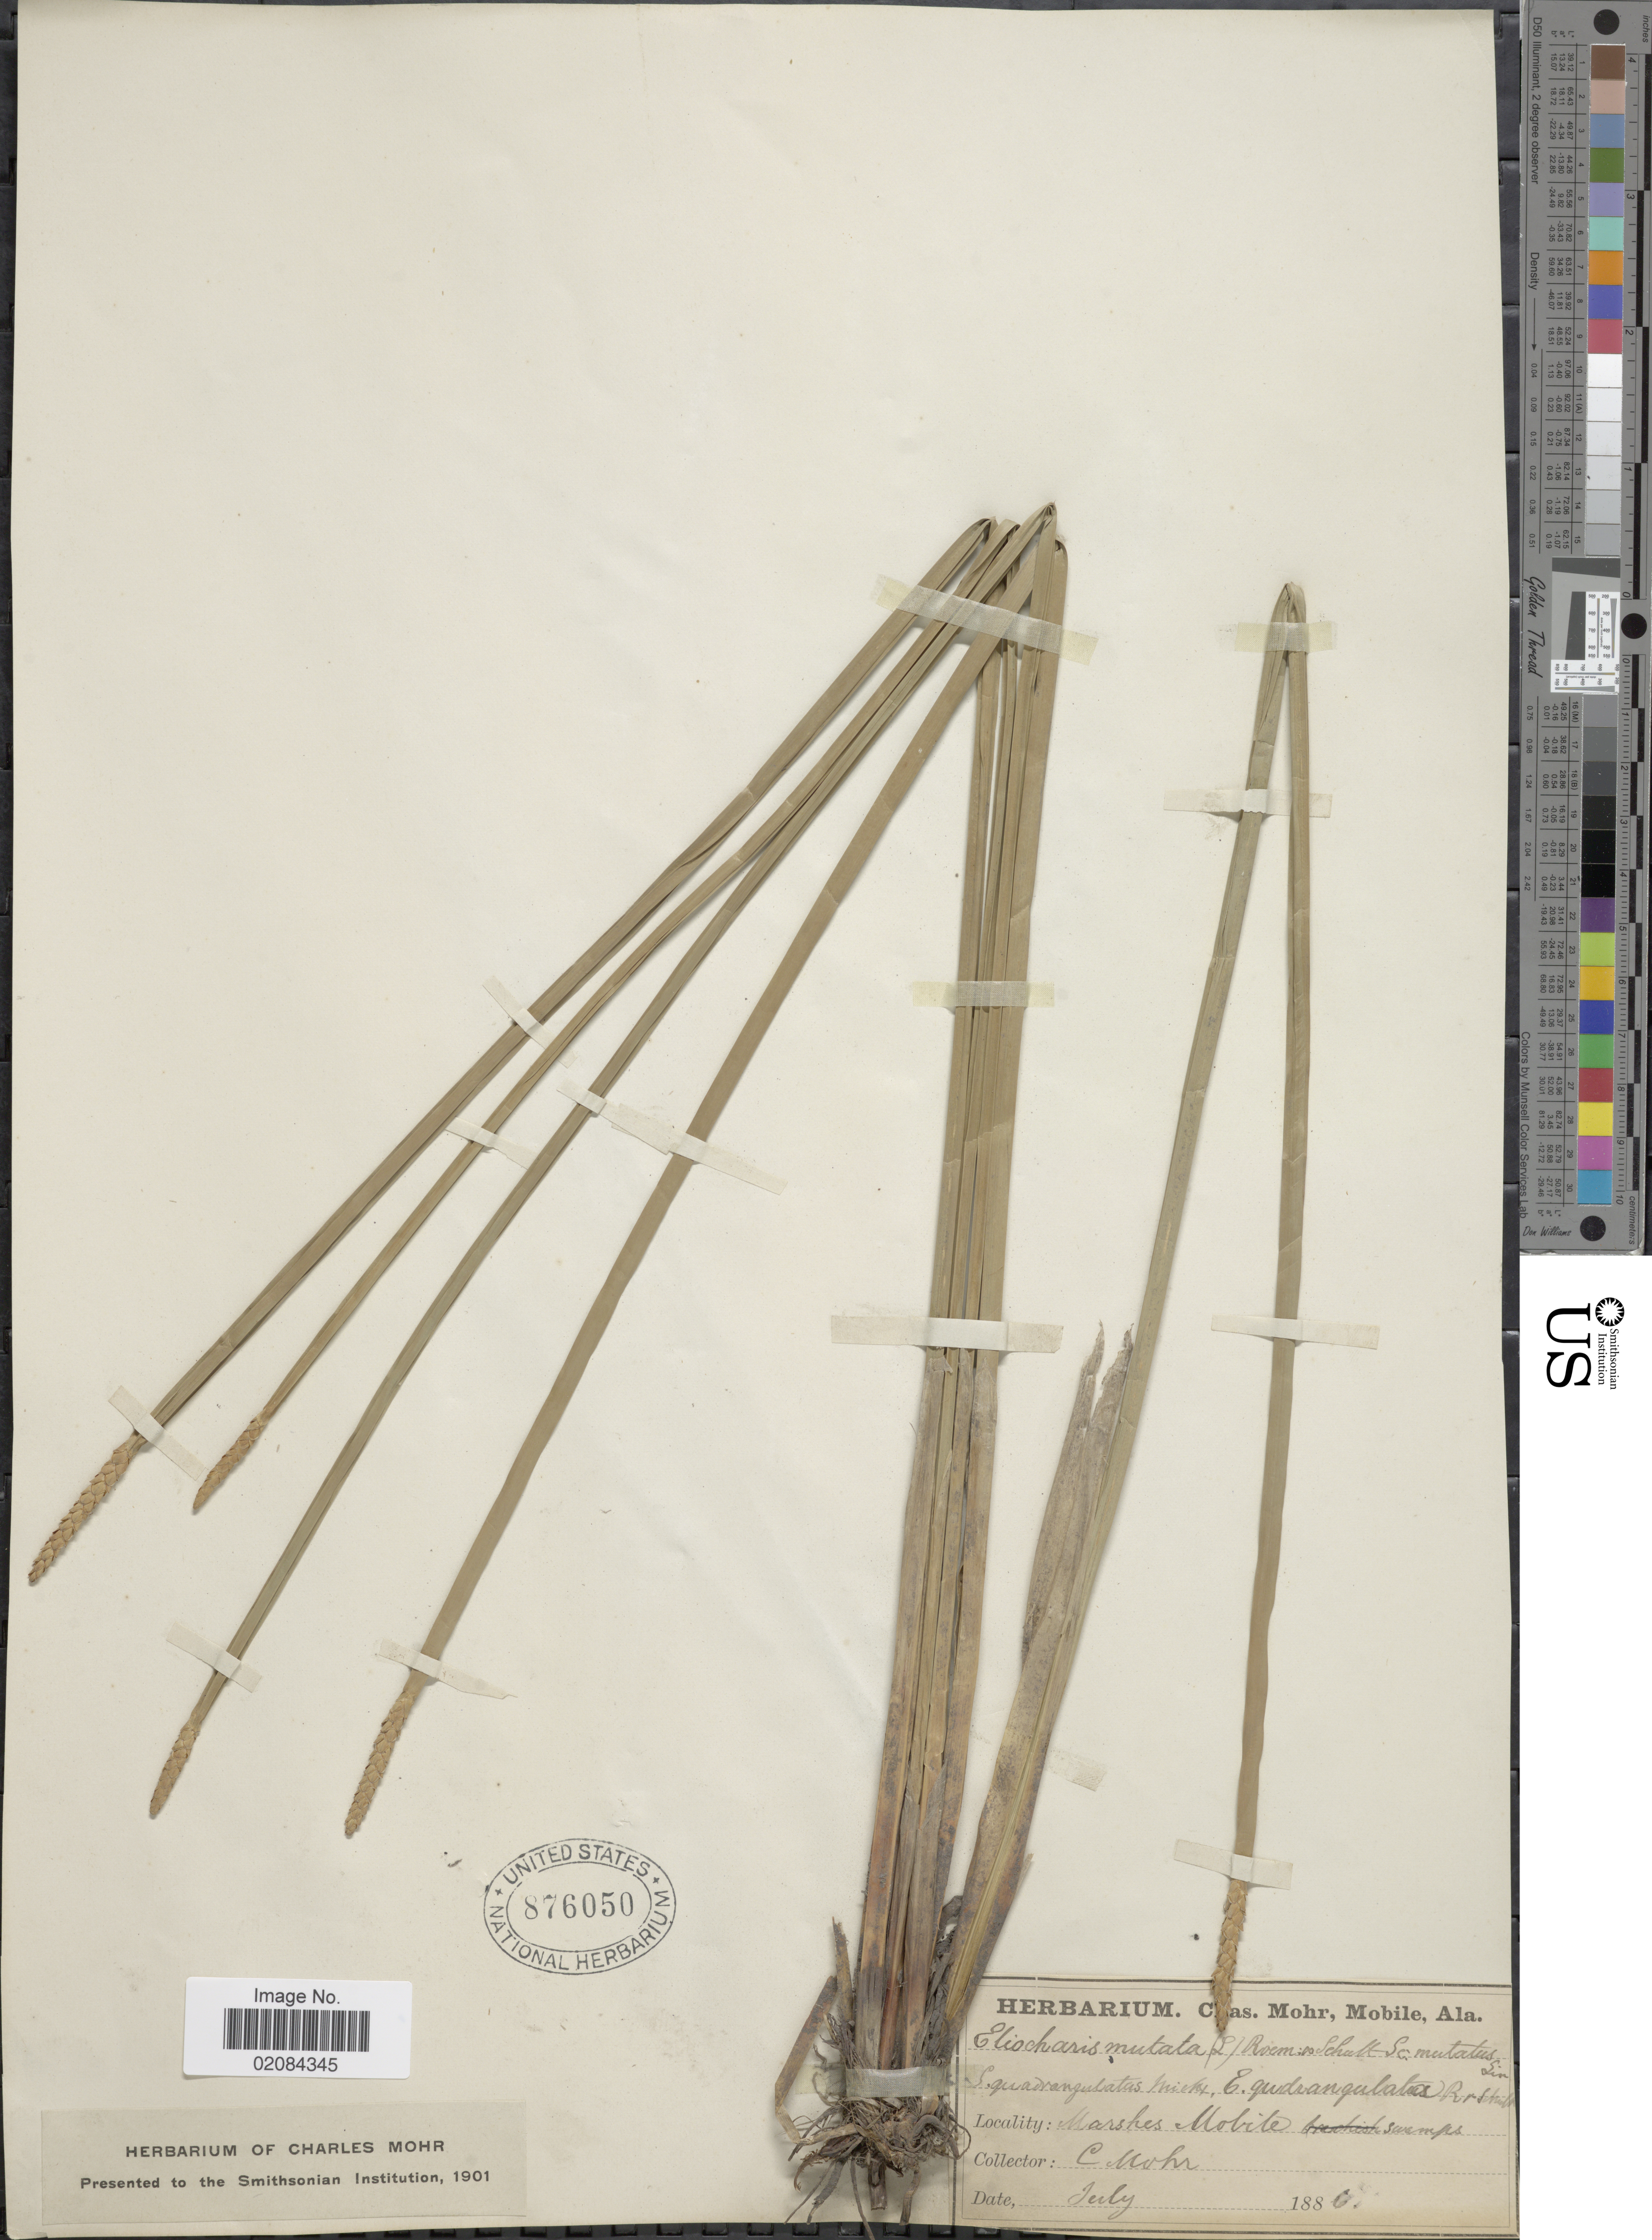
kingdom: Plantae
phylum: Tracheophyta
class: Liliopsida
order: Poales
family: Cyperaceae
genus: Eleocharis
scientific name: Eleocharis quadrangulata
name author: (Michx.) Roem. & Schult.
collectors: C. T. Mohr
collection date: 1886-07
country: United States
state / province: Alabama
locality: Marshes Mobile Swamps.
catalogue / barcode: US 876050